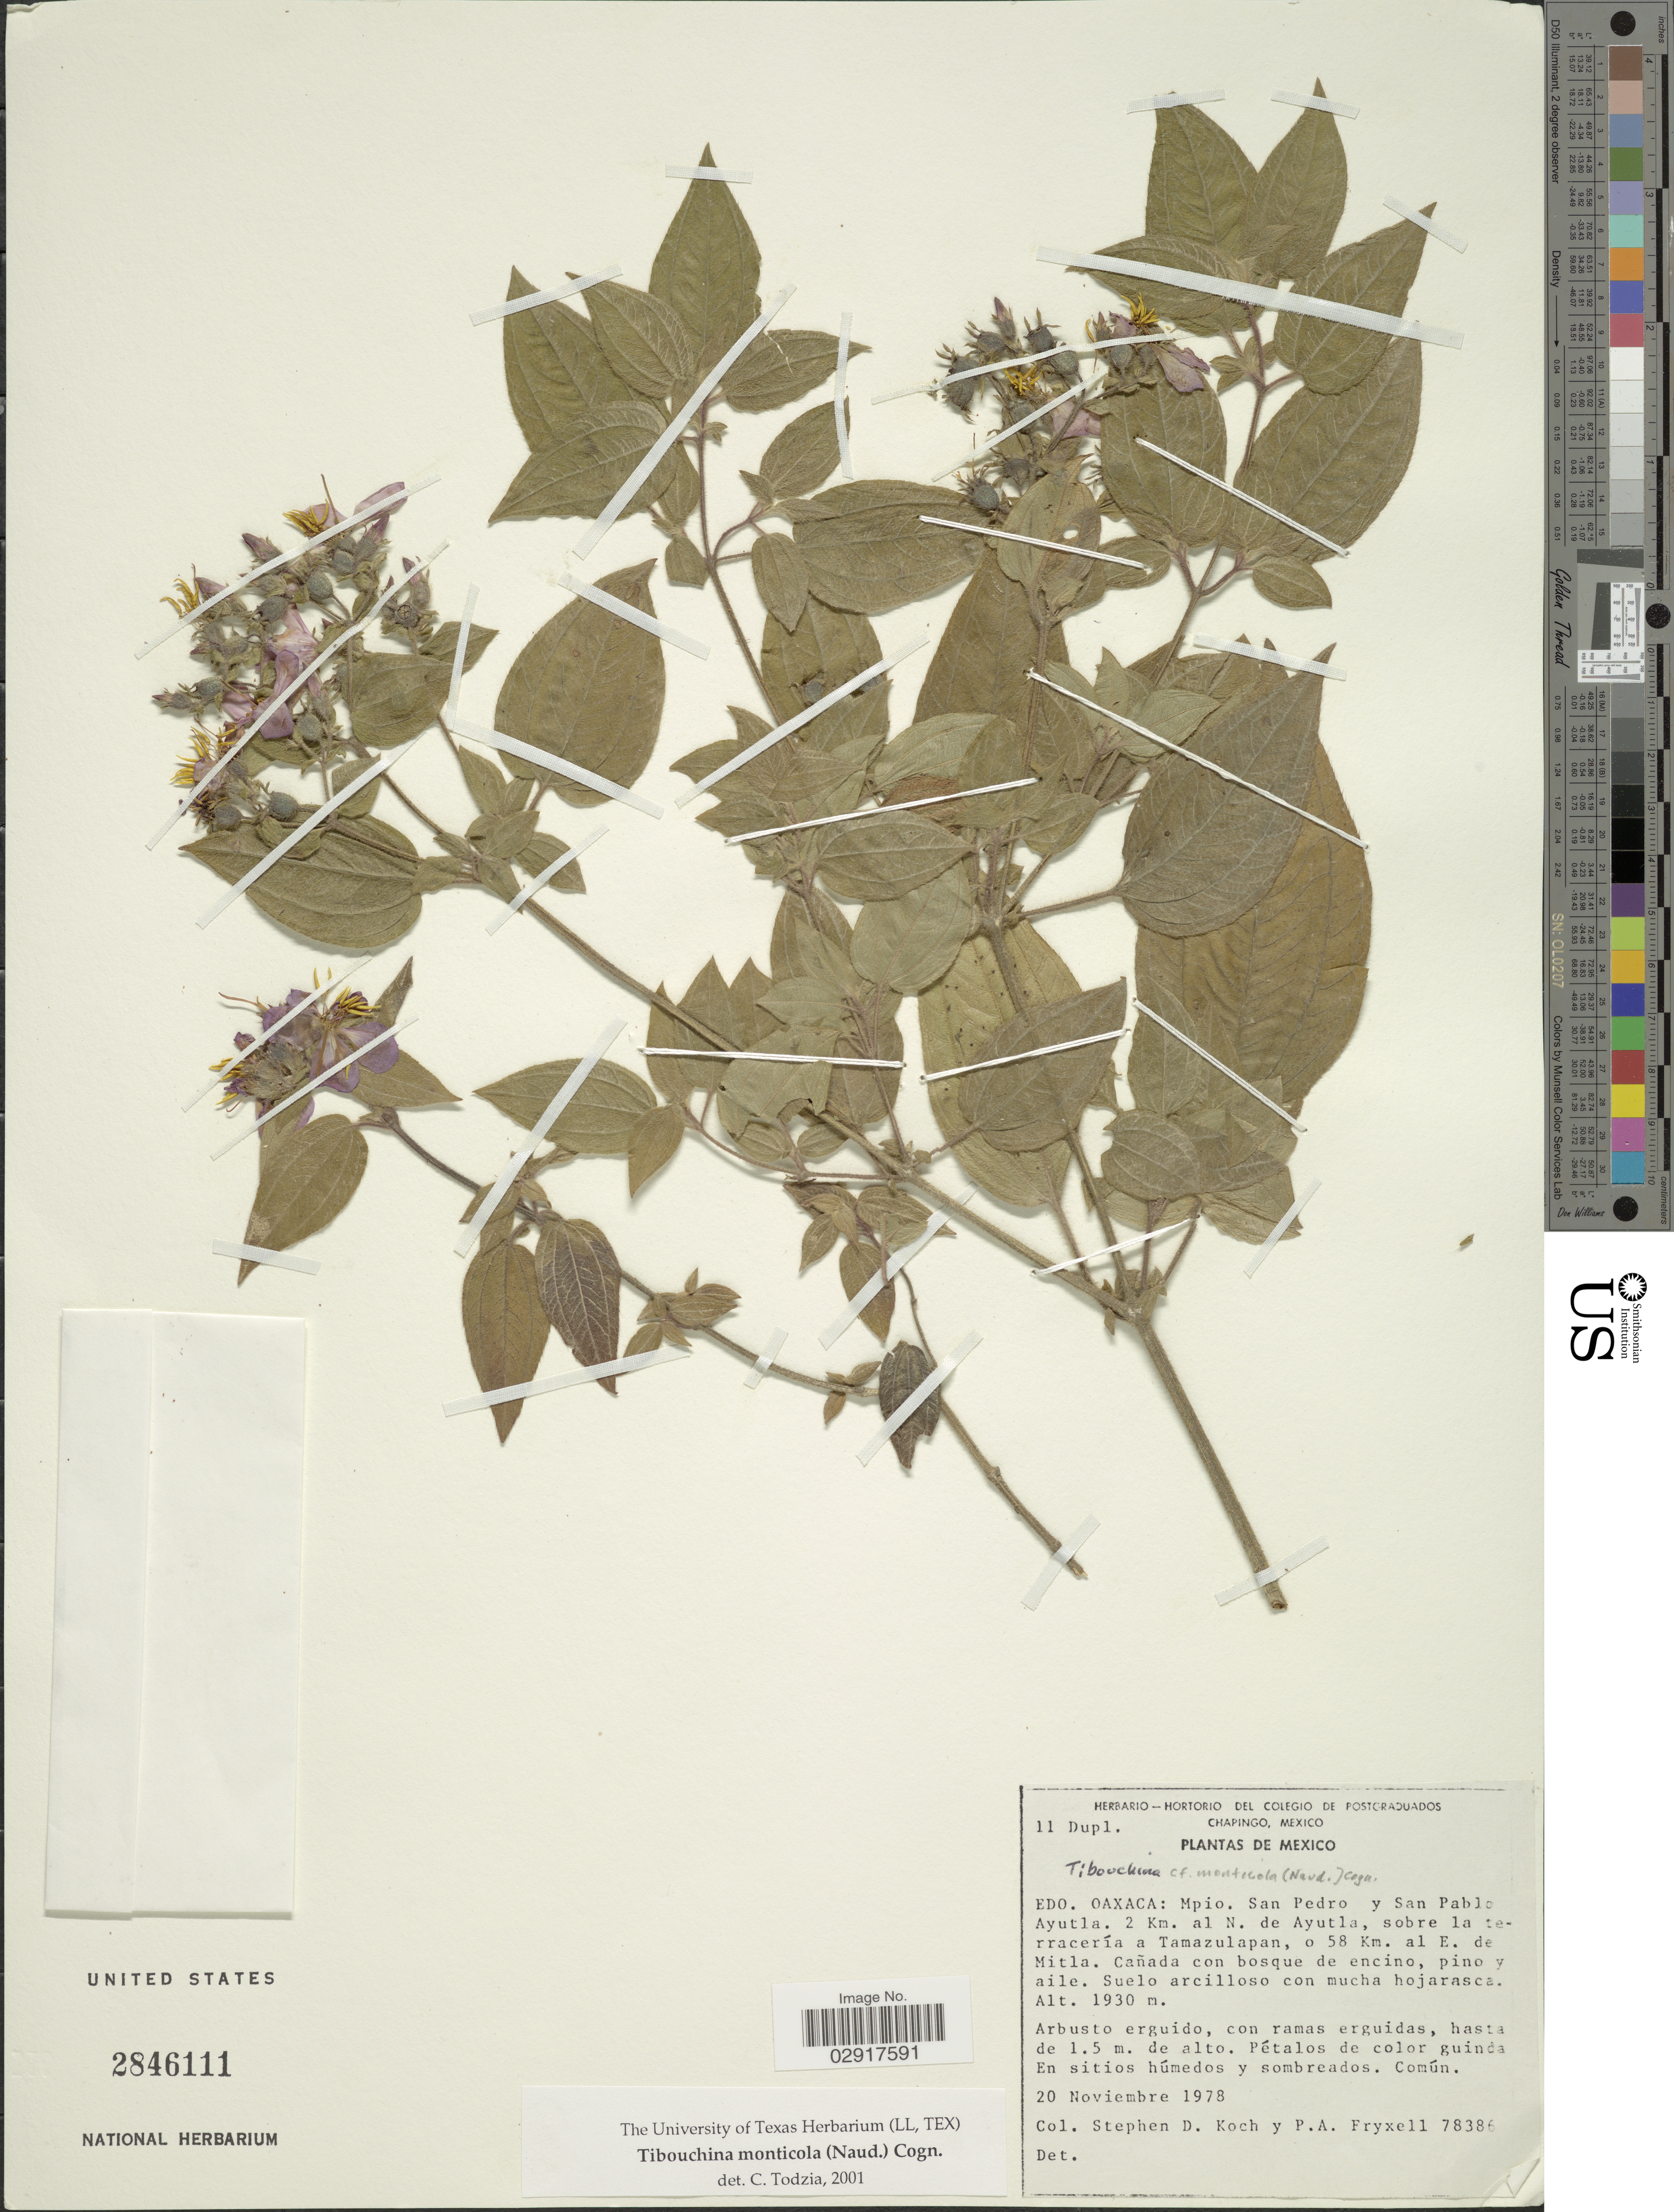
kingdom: Plantae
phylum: Tracheophyta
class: Magnoliopsida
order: Myrtales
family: Melastomataceae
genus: Chaetogastra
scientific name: Chaetogastra monticola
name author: (Naudin) P.J.F. Guim. & Michelang.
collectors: S. D. Koch & P. A. Fryxell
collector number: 78386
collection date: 1978-11-20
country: Mexico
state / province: Oaxaca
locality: Edo. Oaxaca: Mpio. San Pedro y San Pablo Ayutla. 2 Km. al N. de Ayutla, sobre al terracería a Tamazulapan, o 58 Km. of E. de Mitla.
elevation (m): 1930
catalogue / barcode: US 2846111